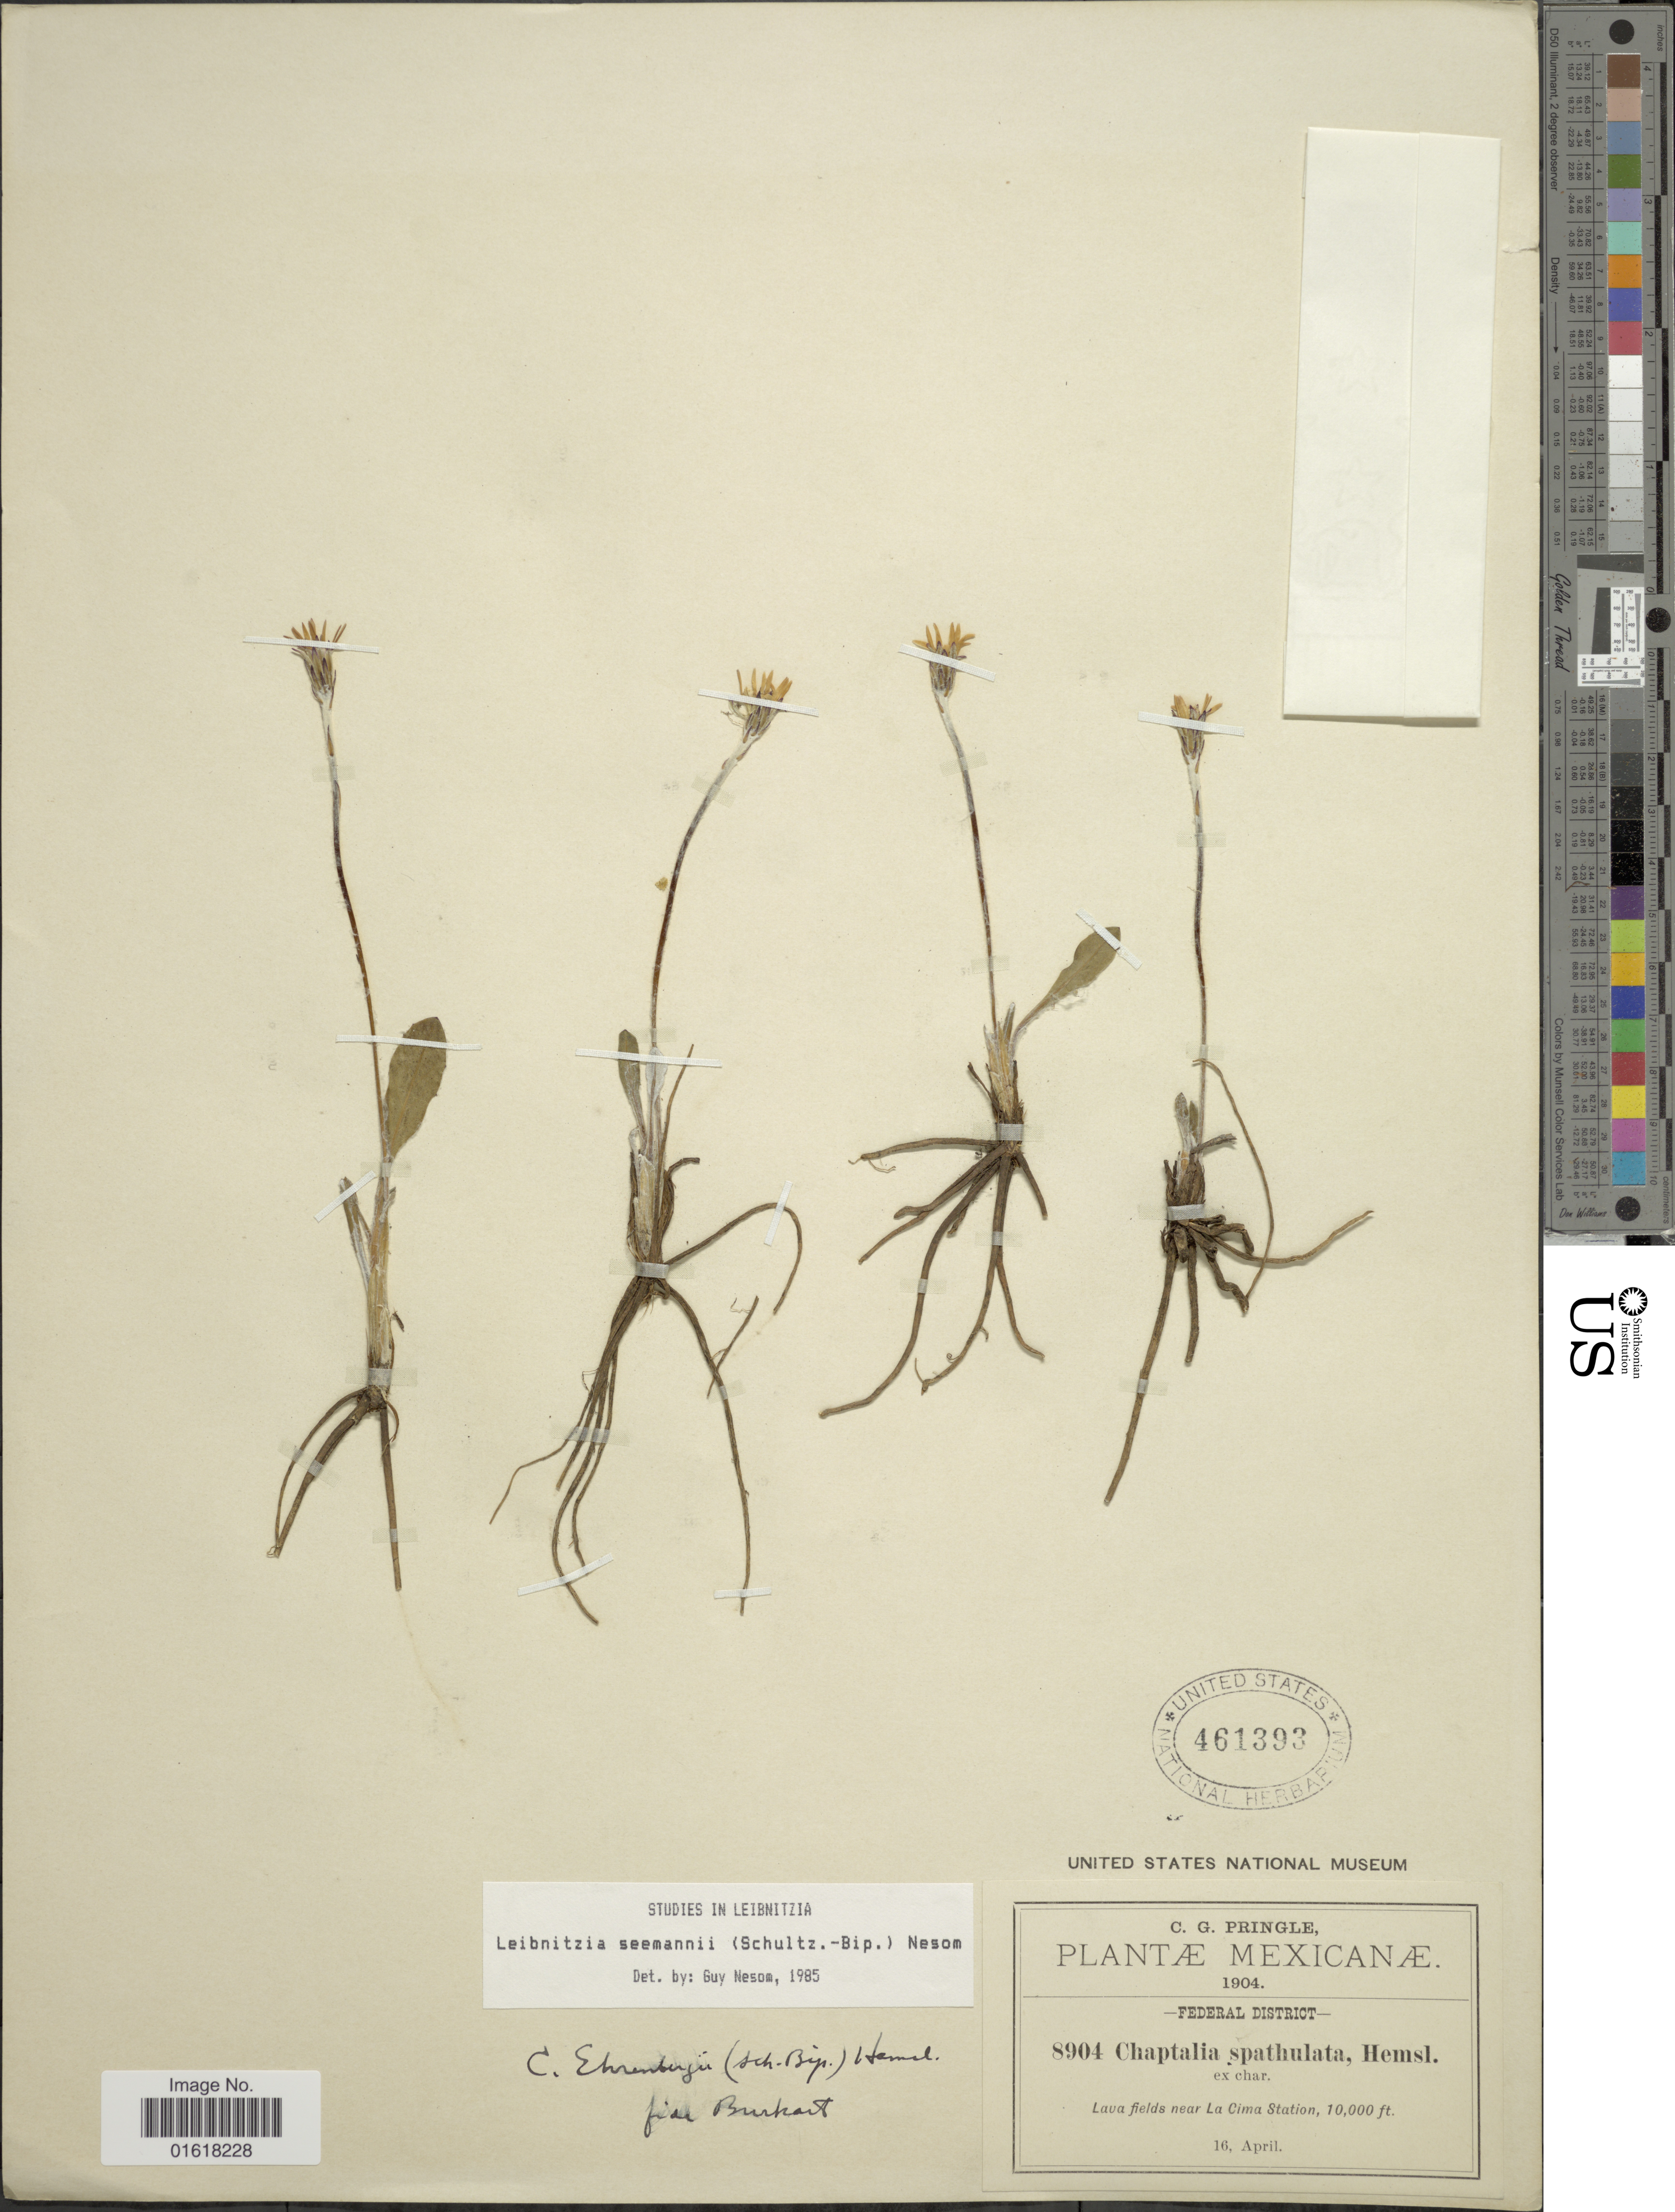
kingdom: Plantae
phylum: Tracheophyta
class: Magnoliopsida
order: Asterales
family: Asteraceae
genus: Leibnitzia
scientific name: Leibnitzia lyrata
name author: (Sch. Bip.) G.L. Nesom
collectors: C. G. Pringle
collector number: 9804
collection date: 1904-04-16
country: Mexico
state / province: Distrito Federal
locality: Lava fields near La Cima Station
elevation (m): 3048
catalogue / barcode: US 461393